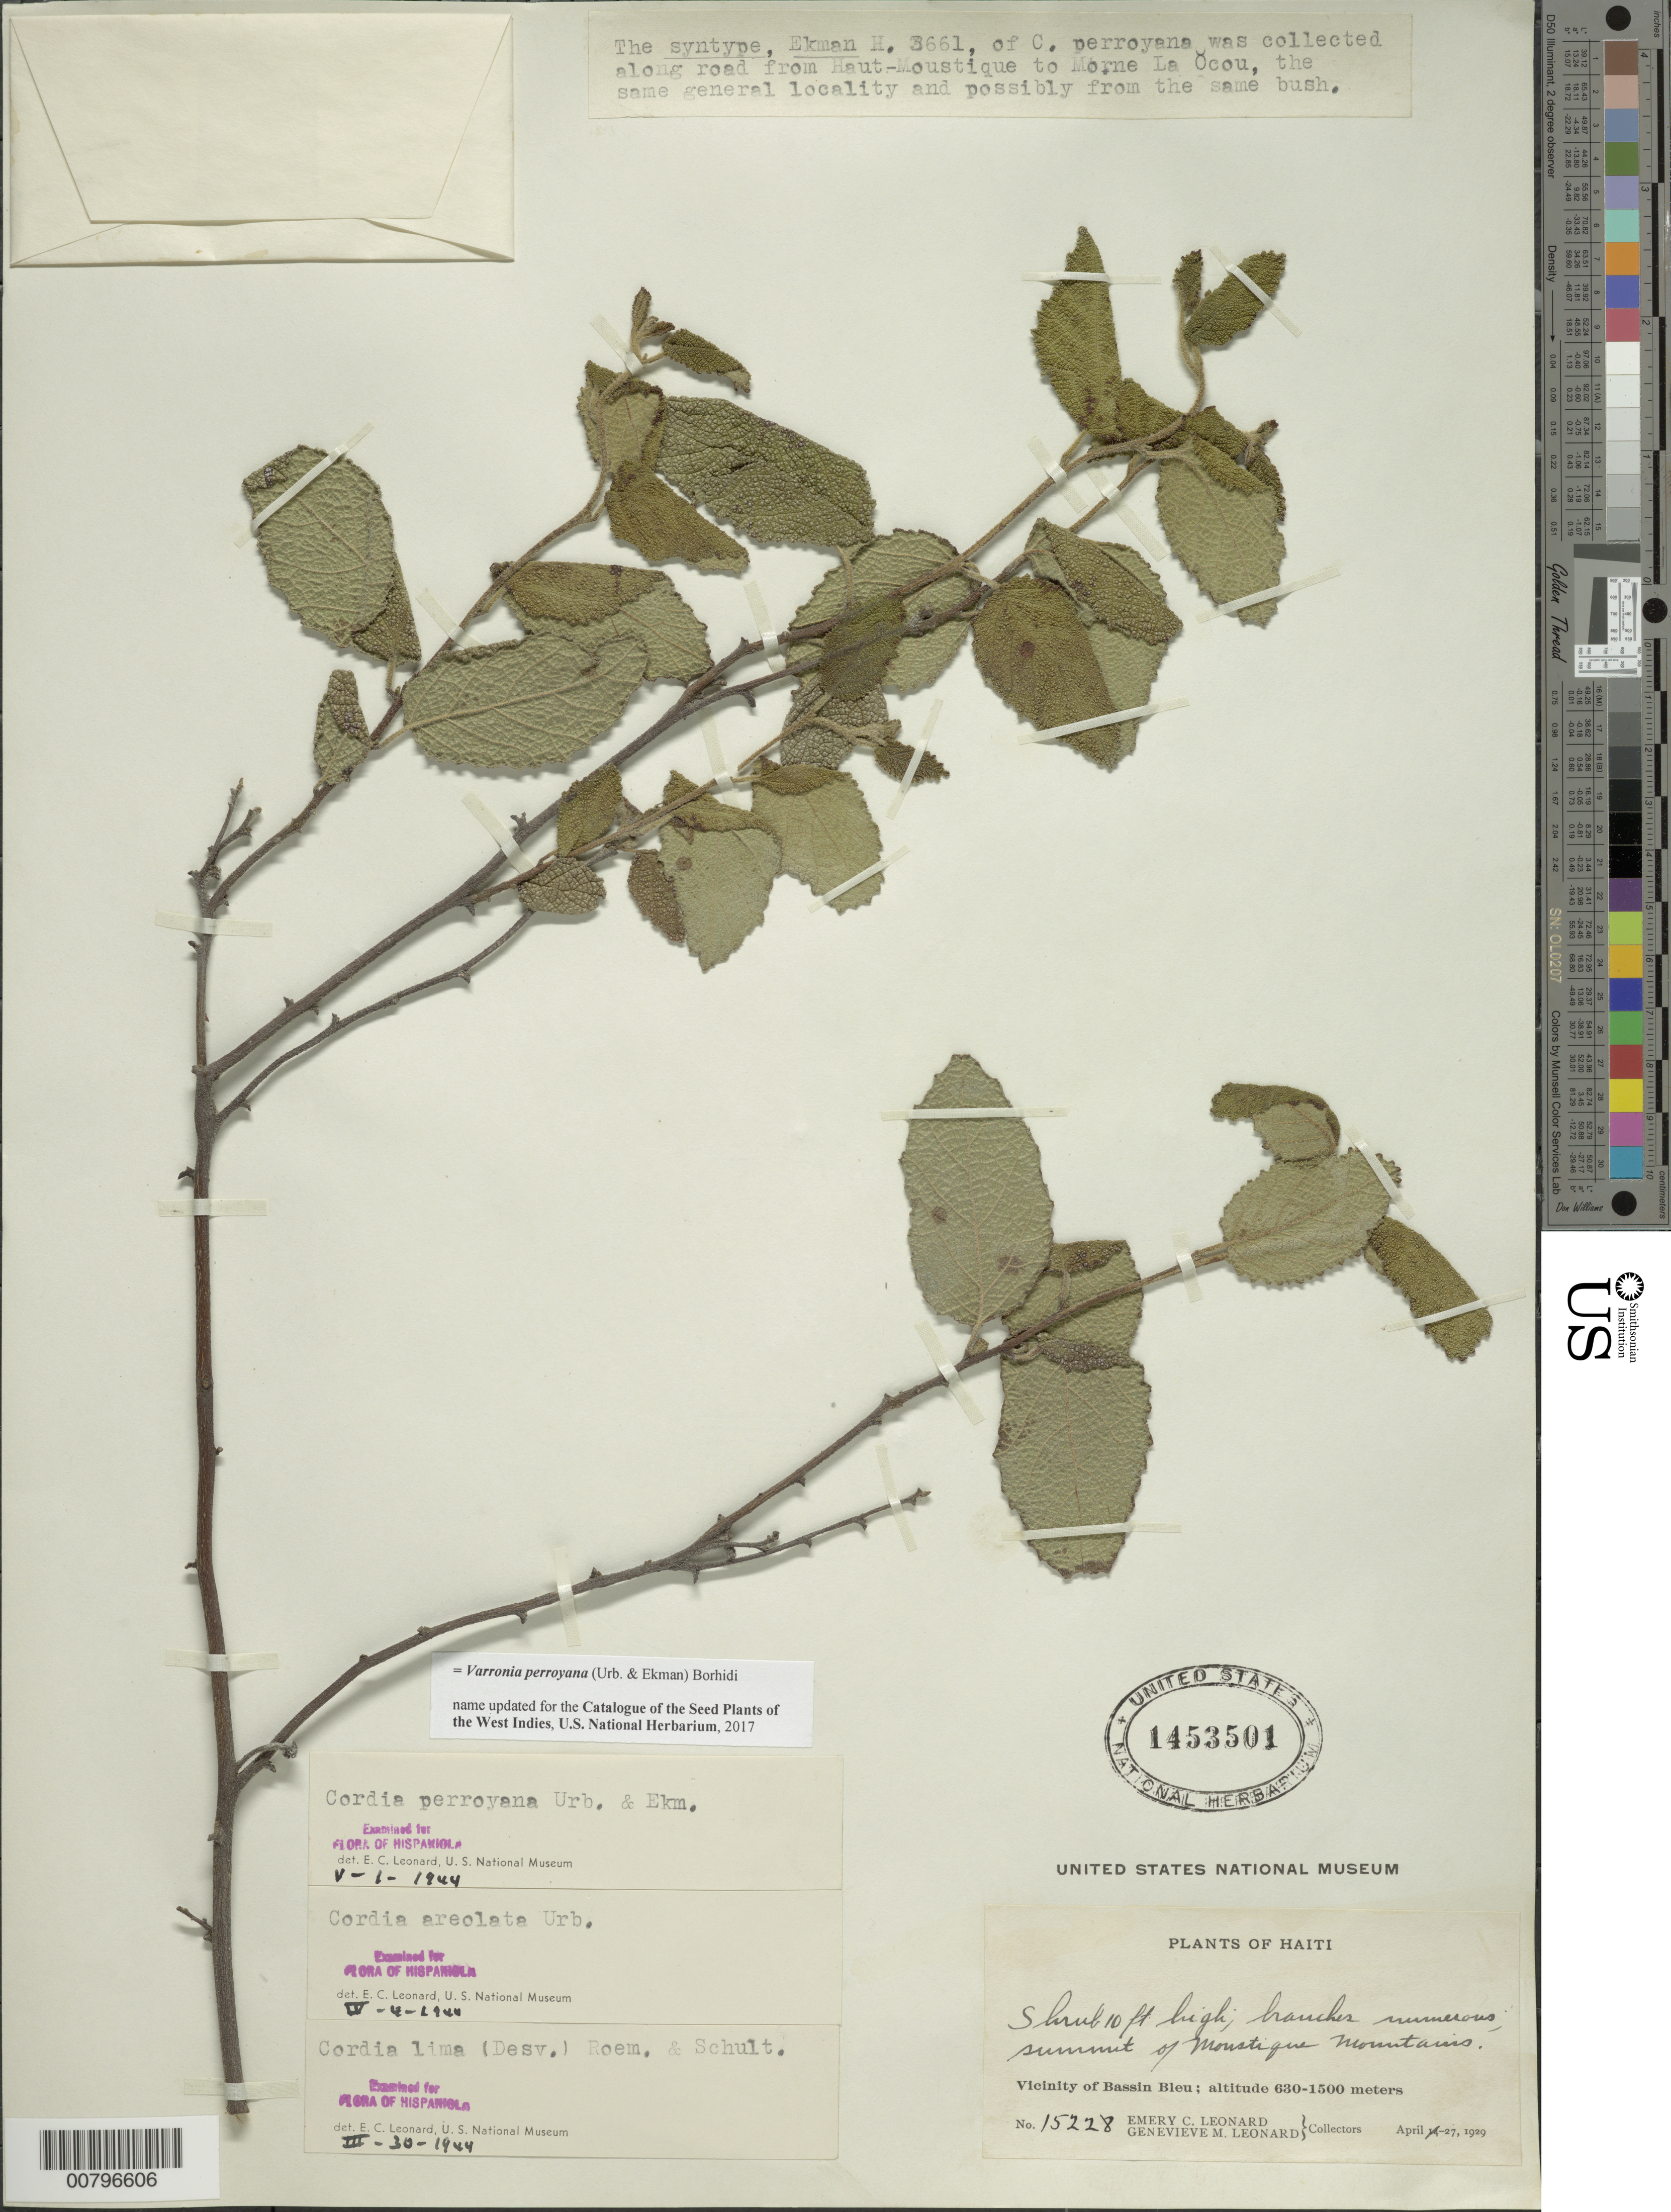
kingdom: Plantae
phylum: Tracheophyta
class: Magnoliopsida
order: Boraginales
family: Cordiaceae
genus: Varronia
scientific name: Varronia perroyana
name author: (Urb. & Ekman) Borhidi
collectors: E. C. Leonard & G. M. Leonard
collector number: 15228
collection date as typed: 27 Apr 1929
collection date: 1929-04-27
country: Haiti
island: Hispaniola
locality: Vicinity of Bassin Bleu, Moustique Mountains.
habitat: Summit.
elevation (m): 630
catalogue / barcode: US 1453501